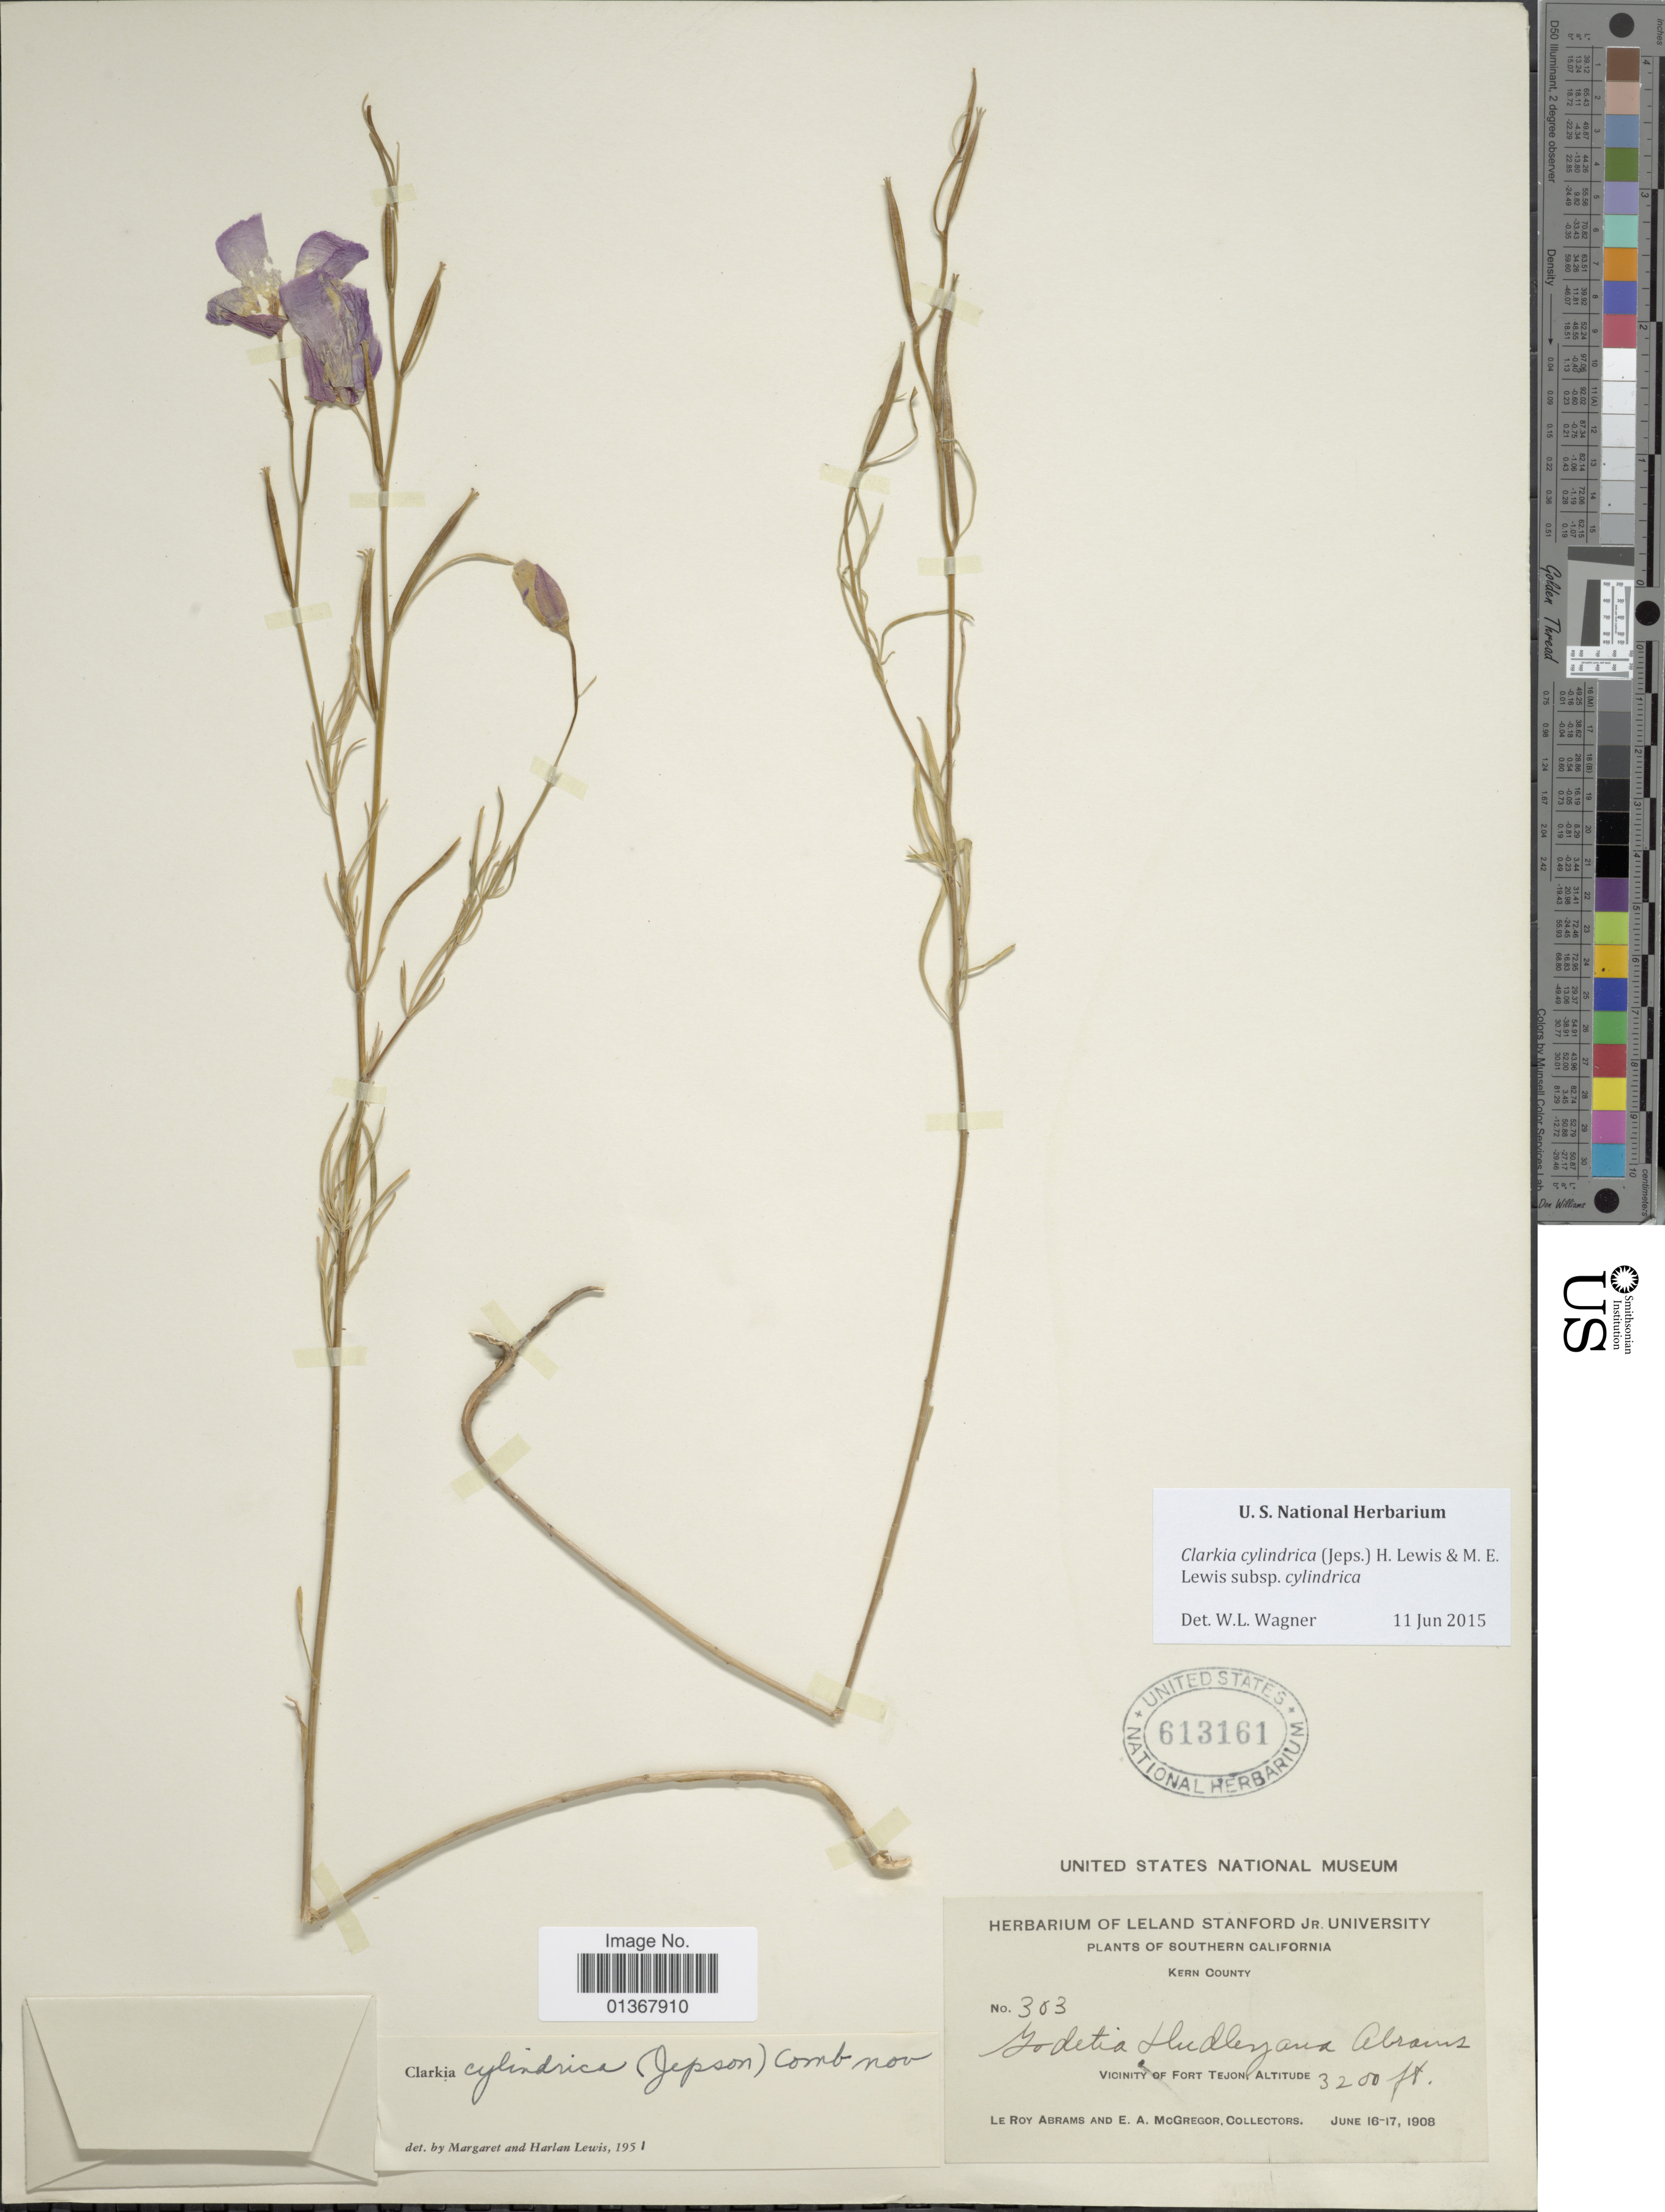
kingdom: Plantae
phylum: Tracheophyta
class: Magnoliopsida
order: Myrtales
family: Onagraceae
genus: Clarkia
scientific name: Clarkia cylindrica subsp. cylindrica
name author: (Jeps.) F. H. Lewis & M.R. Lewis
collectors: L. Abrams & E. A. McGregor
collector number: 303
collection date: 1908-06-16/1908-06-17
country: United States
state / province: California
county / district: Kern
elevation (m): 975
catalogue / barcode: US 613161